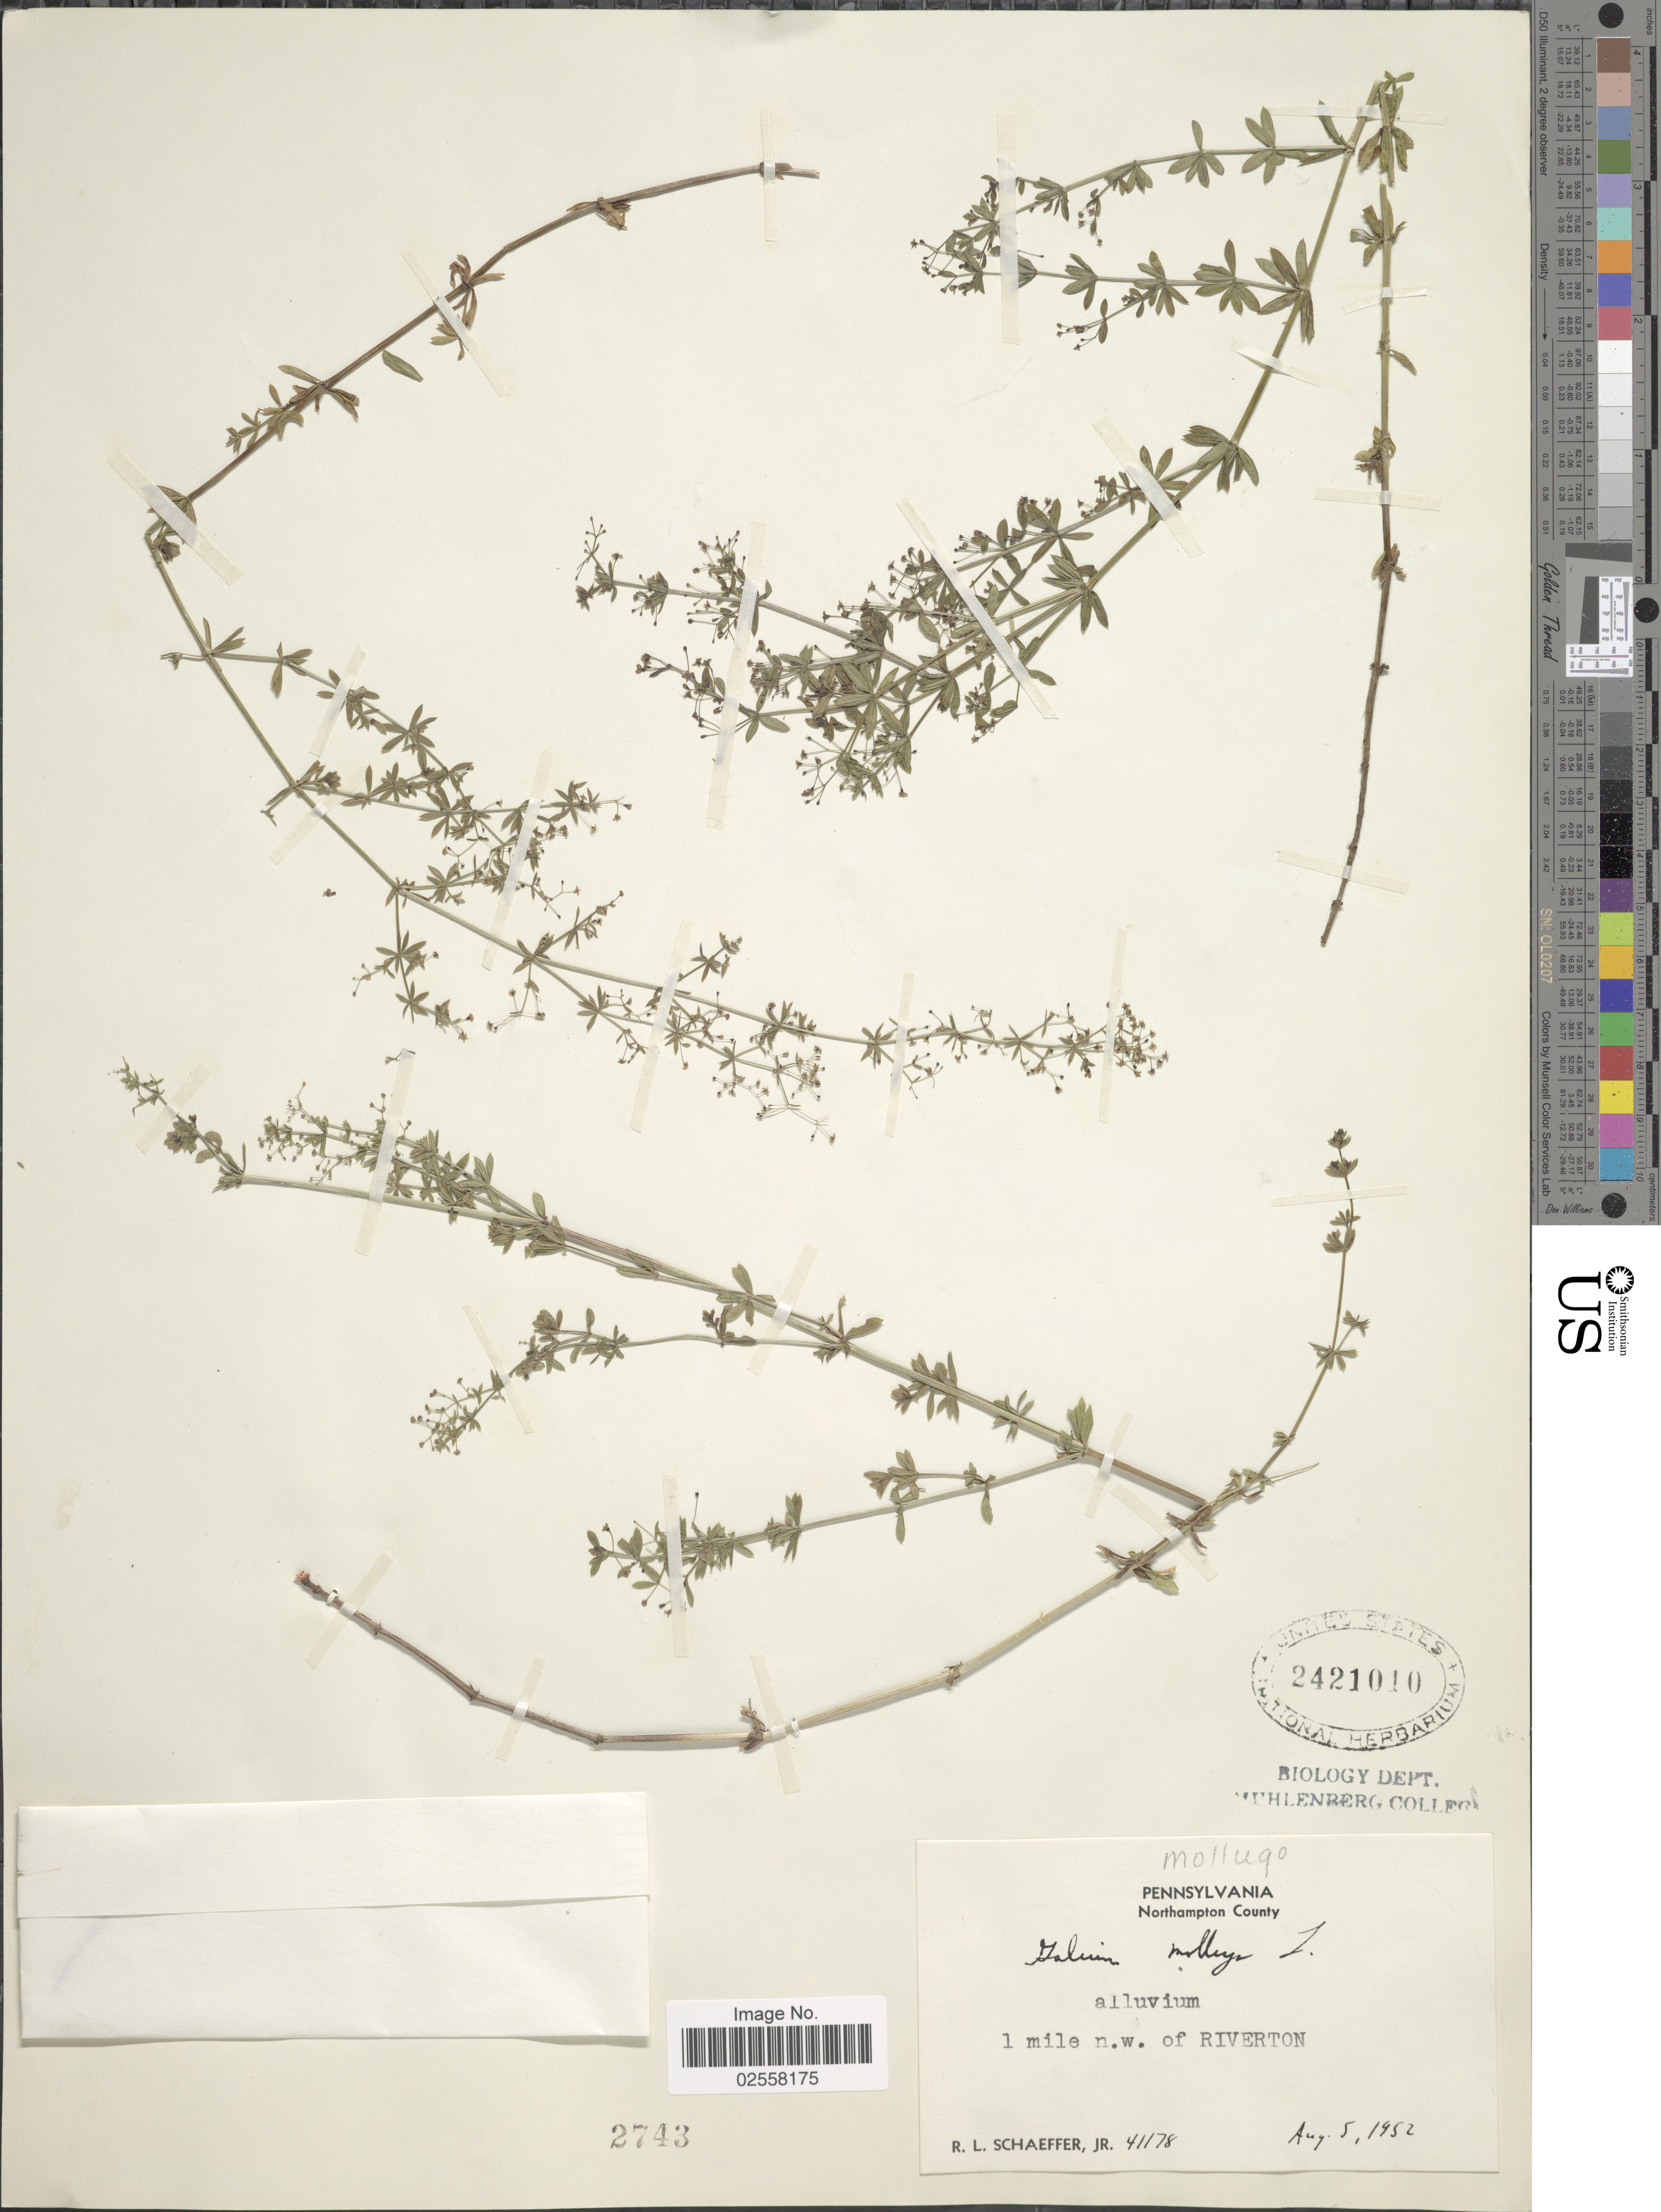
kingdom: Plantae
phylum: Tracheophyta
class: Magnoliopsida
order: Gentianales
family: Rubiaceae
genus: Galium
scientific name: Galium mollugo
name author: L.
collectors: R. L. Schaeffer Jr.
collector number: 41178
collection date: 1952-08-05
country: United States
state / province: Pennsylvania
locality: Northampton County, 1 mile n.w. of Riverton.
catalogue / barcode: US 2421010